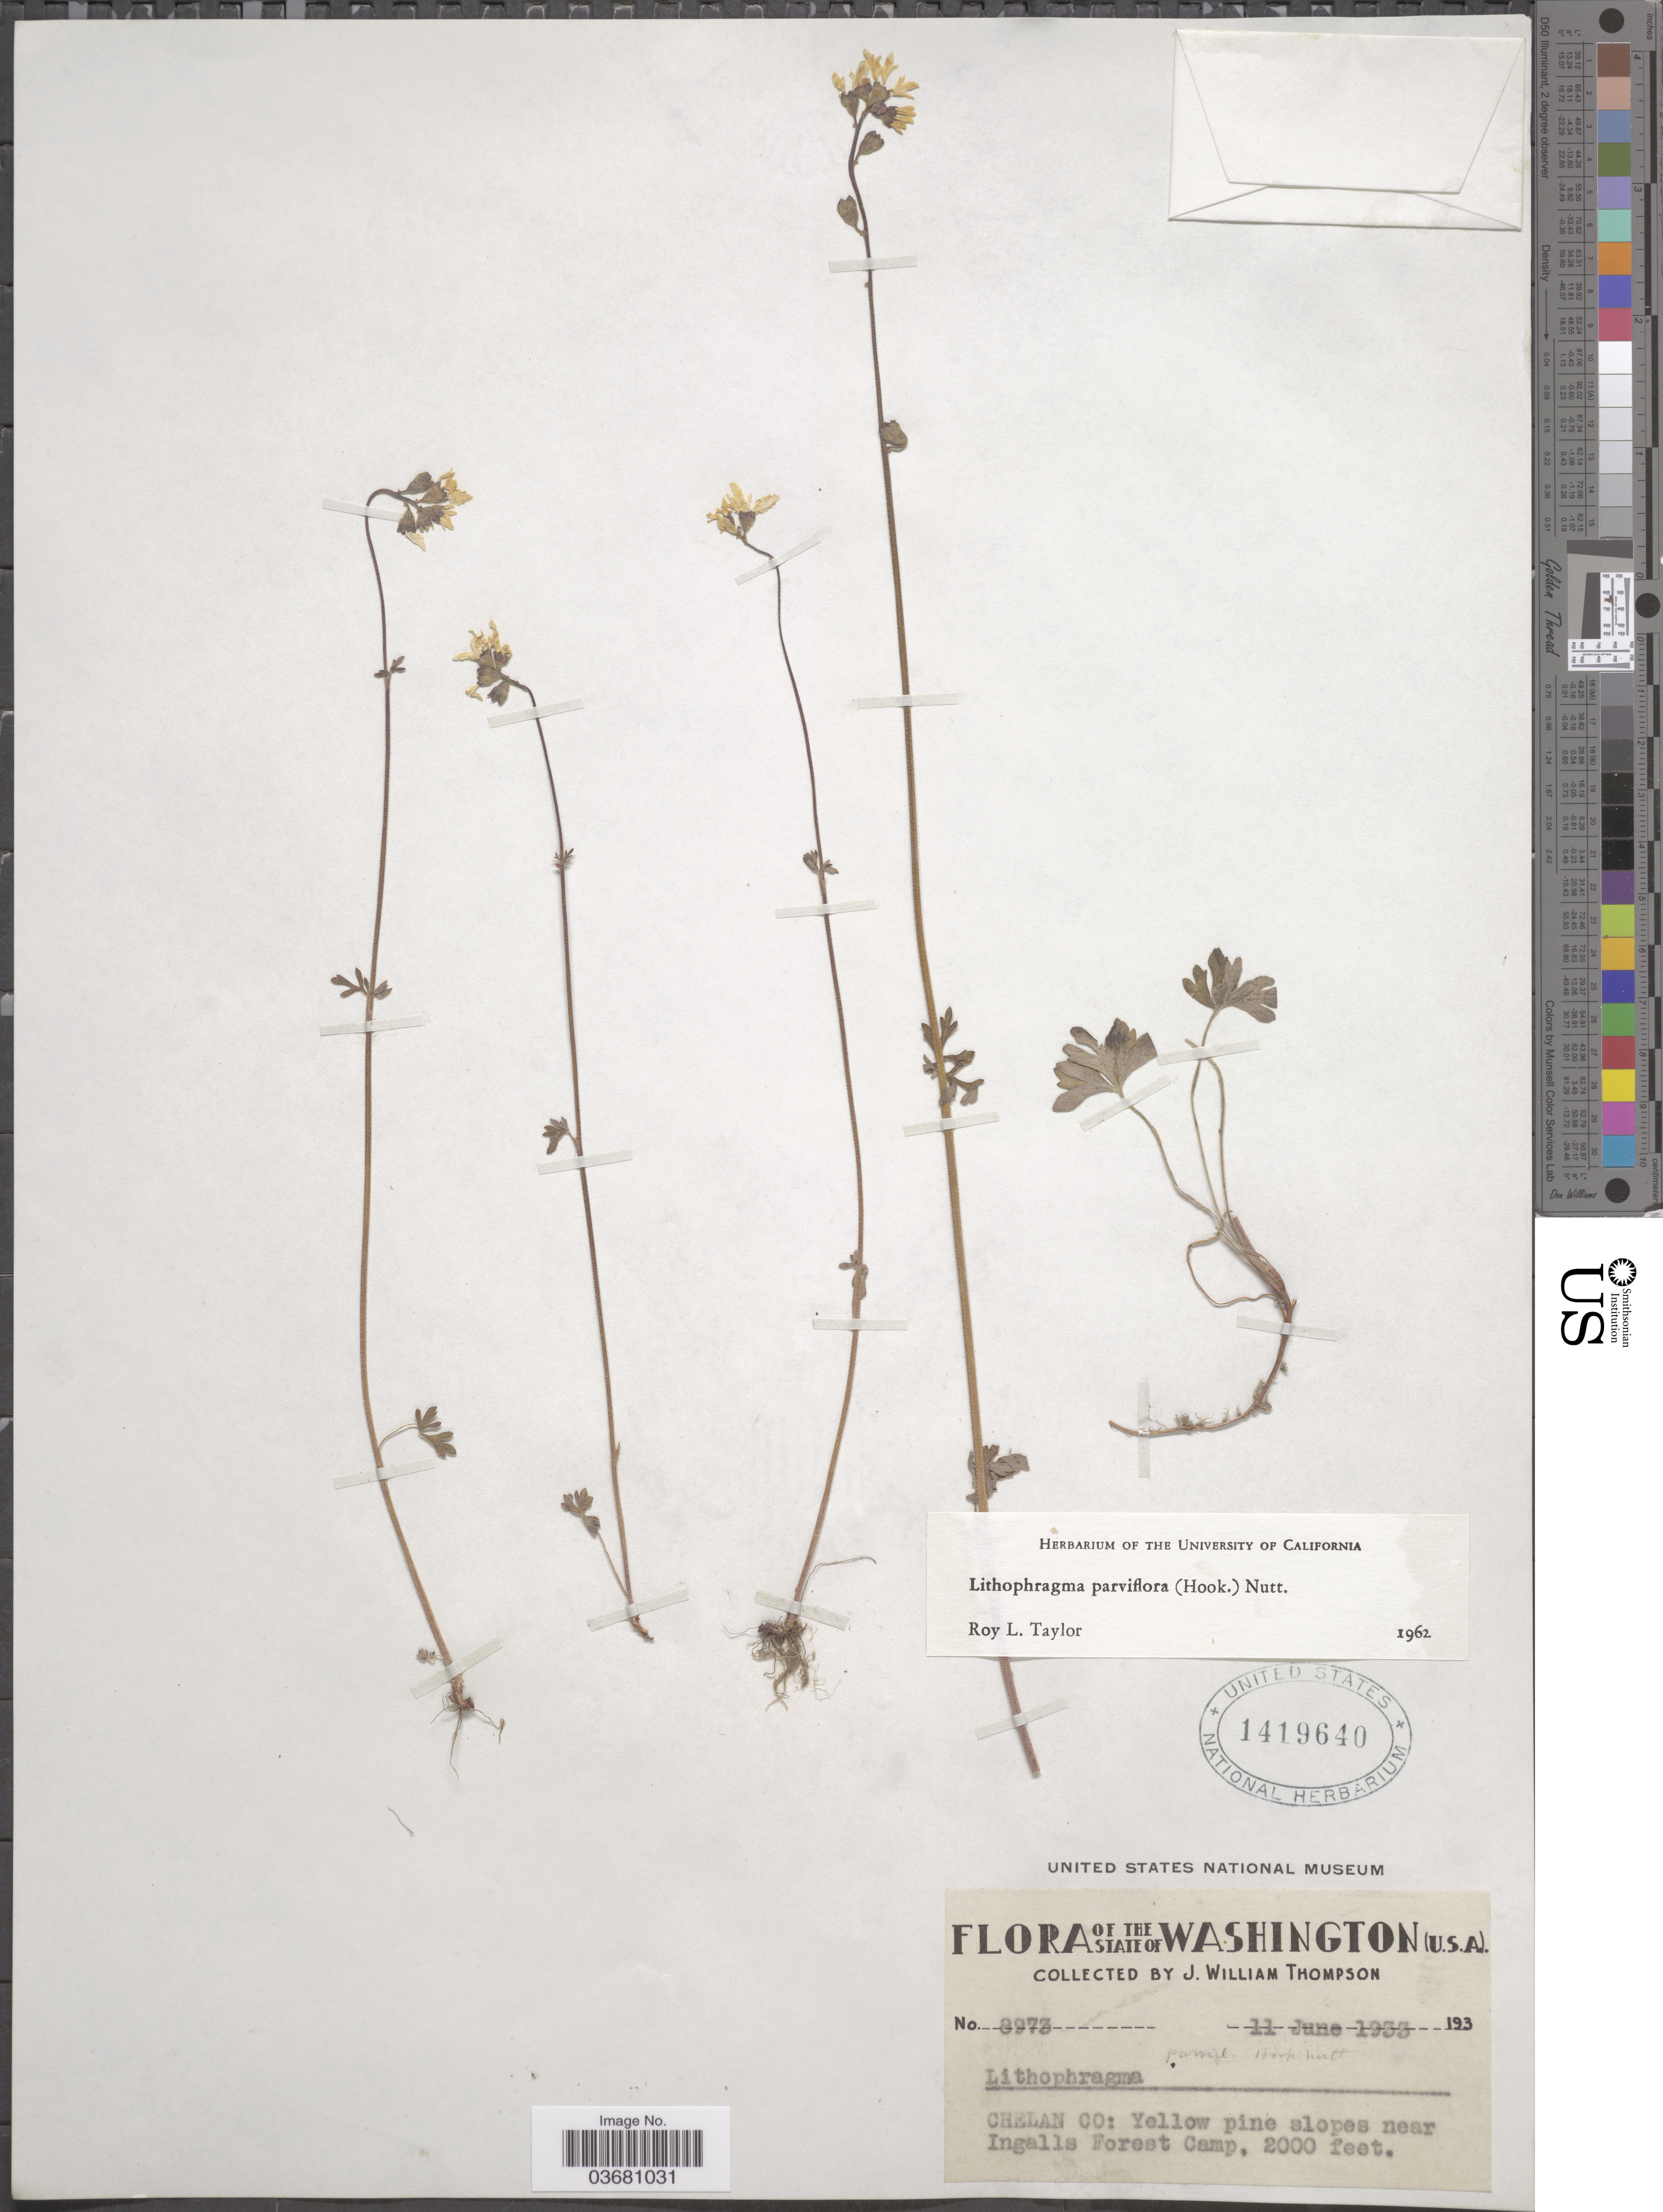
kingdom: Plantae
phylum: Tracheophyta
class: Magnoliopsida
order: Saxifragales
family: Saxifragaceae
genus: Lithophragma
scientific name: Lithophragma parviflorum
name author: (Hook.) Nutt.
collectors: J. W. Thompson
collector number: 3973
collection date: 1933-06-11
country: United States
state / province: Washington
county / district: Chelan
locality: Chelan Co: Yellow pine slopes near Ingalls Forest Camp.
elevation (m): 610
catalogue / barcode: US 1419640